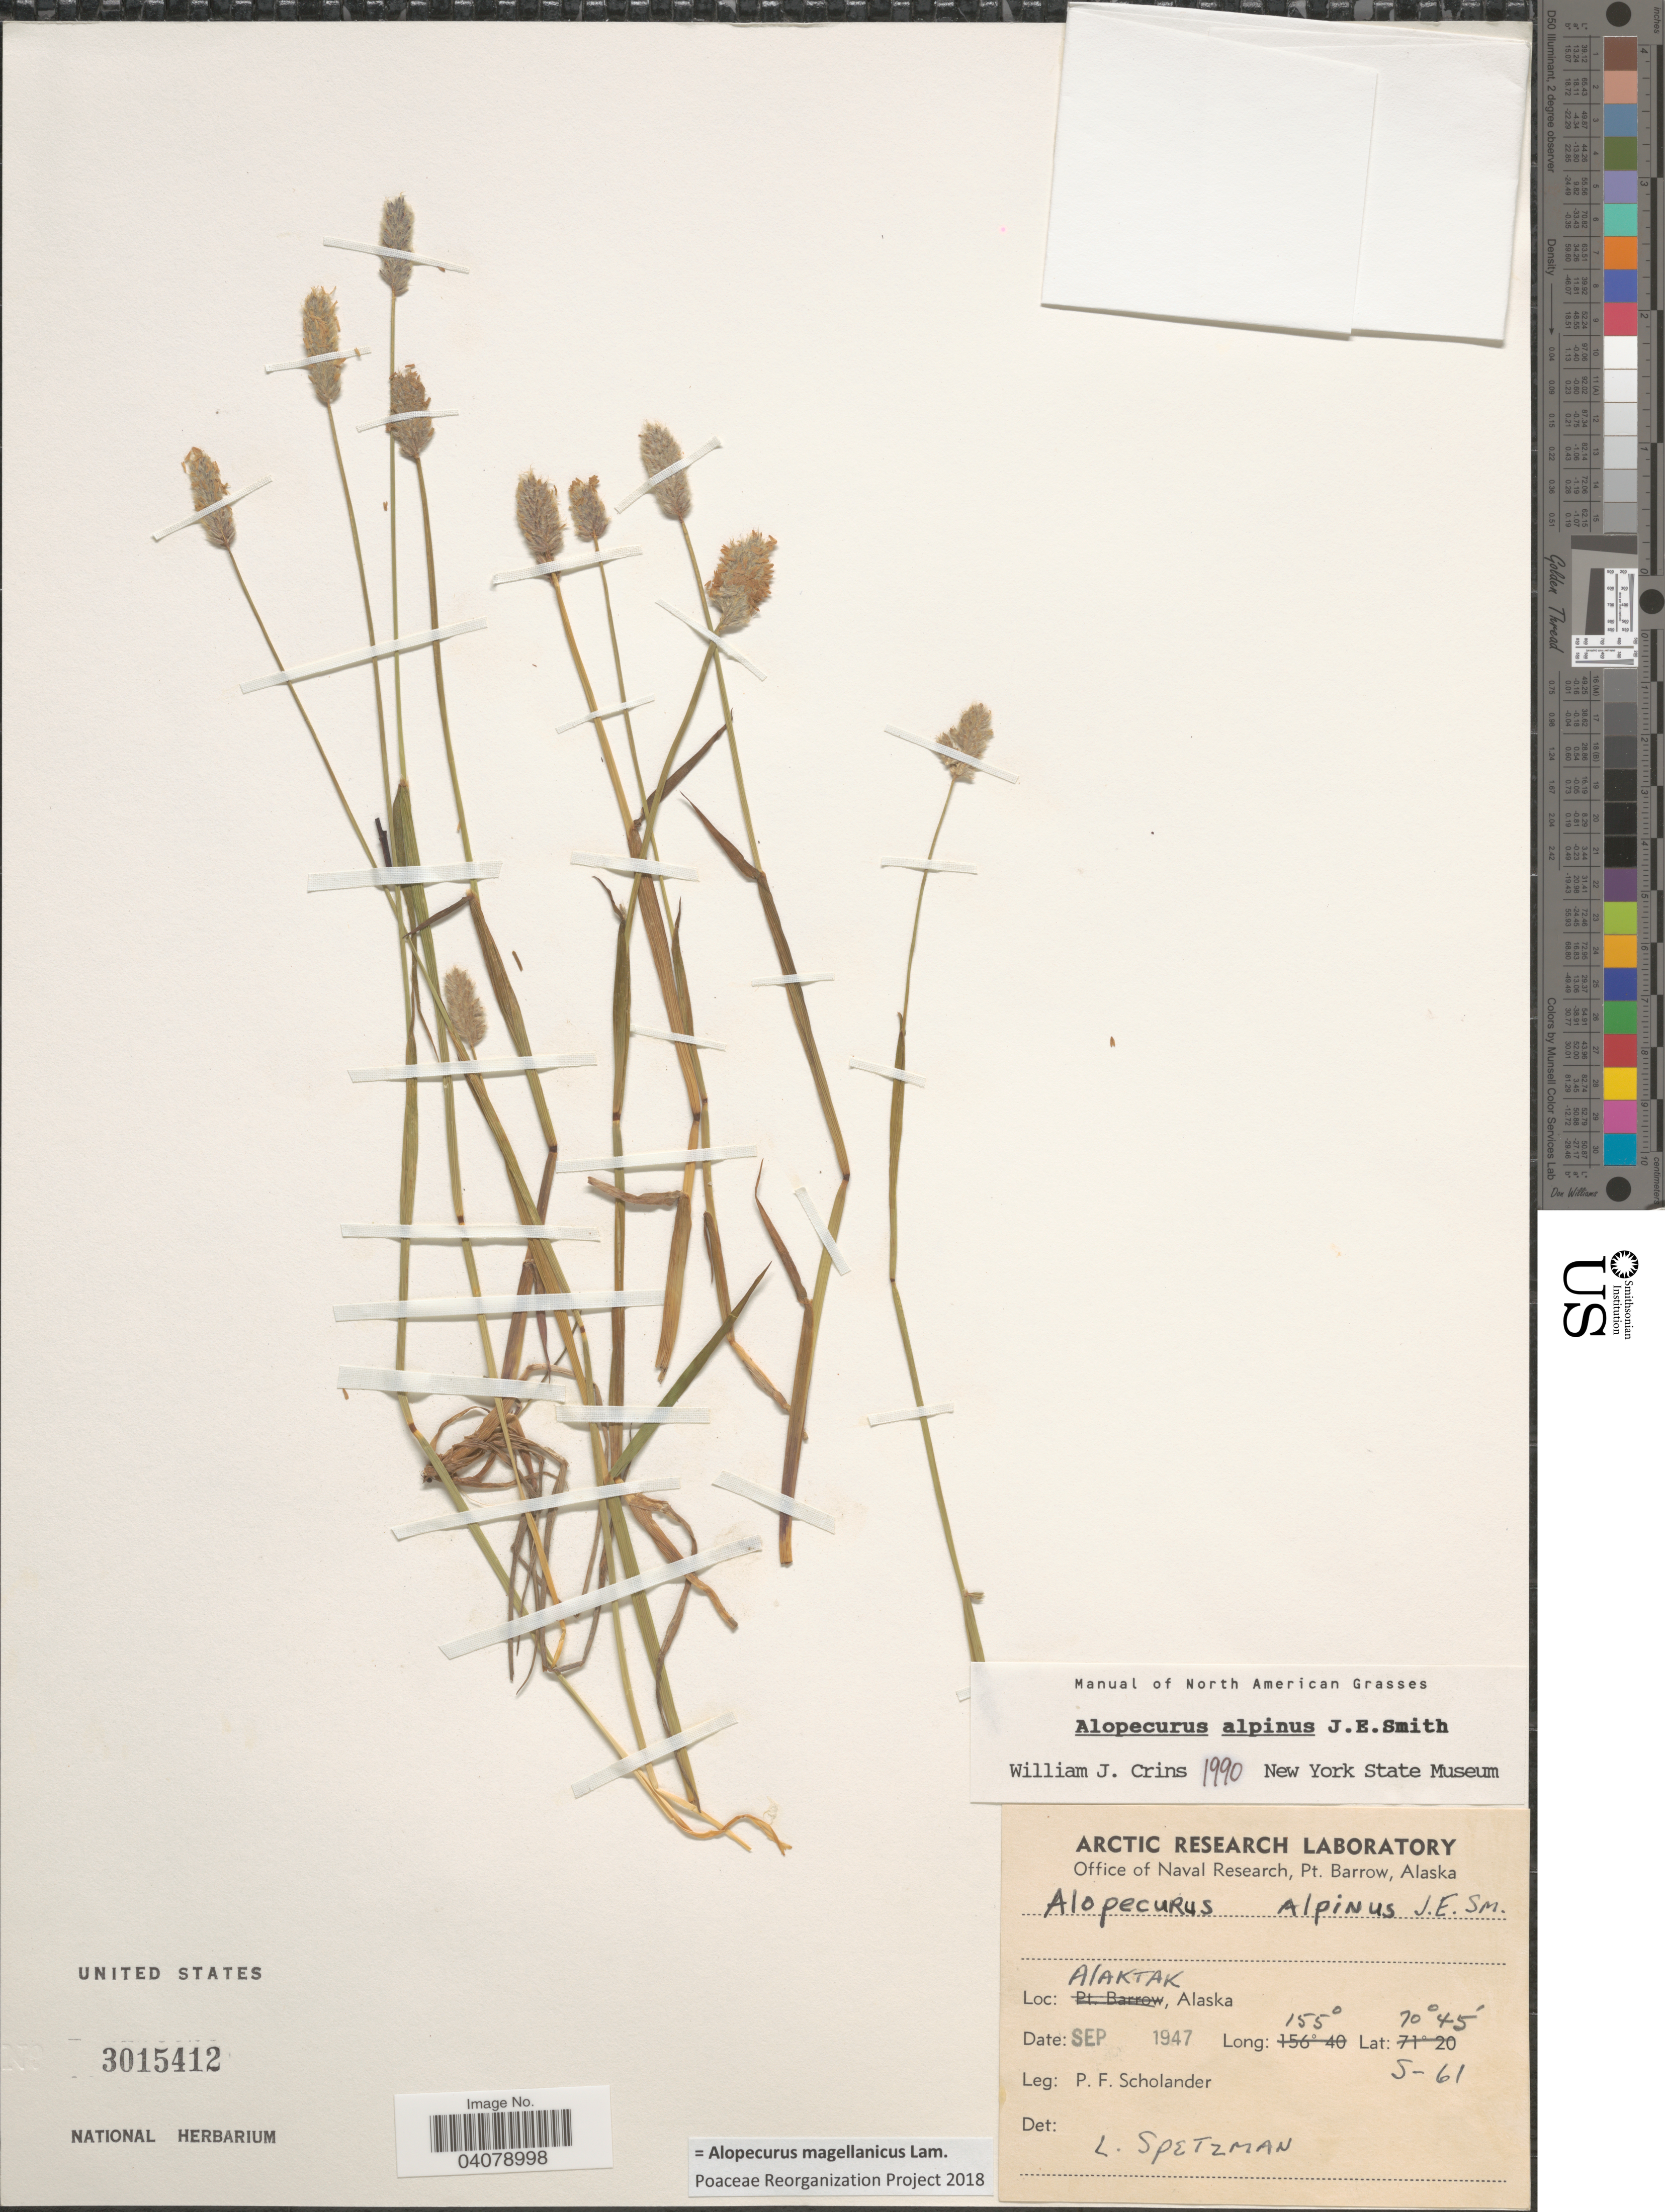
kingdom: Plantae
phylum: Tracheophyta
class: Liliopsida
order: Poales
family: Poaceae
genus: Alopecurus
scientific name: Alopecurus magellanicus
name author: Lam.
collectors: P. Scholander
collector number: S-61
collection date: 1947-09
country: United States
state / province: Alaska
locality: Alaktak.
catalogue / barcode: US 3015412